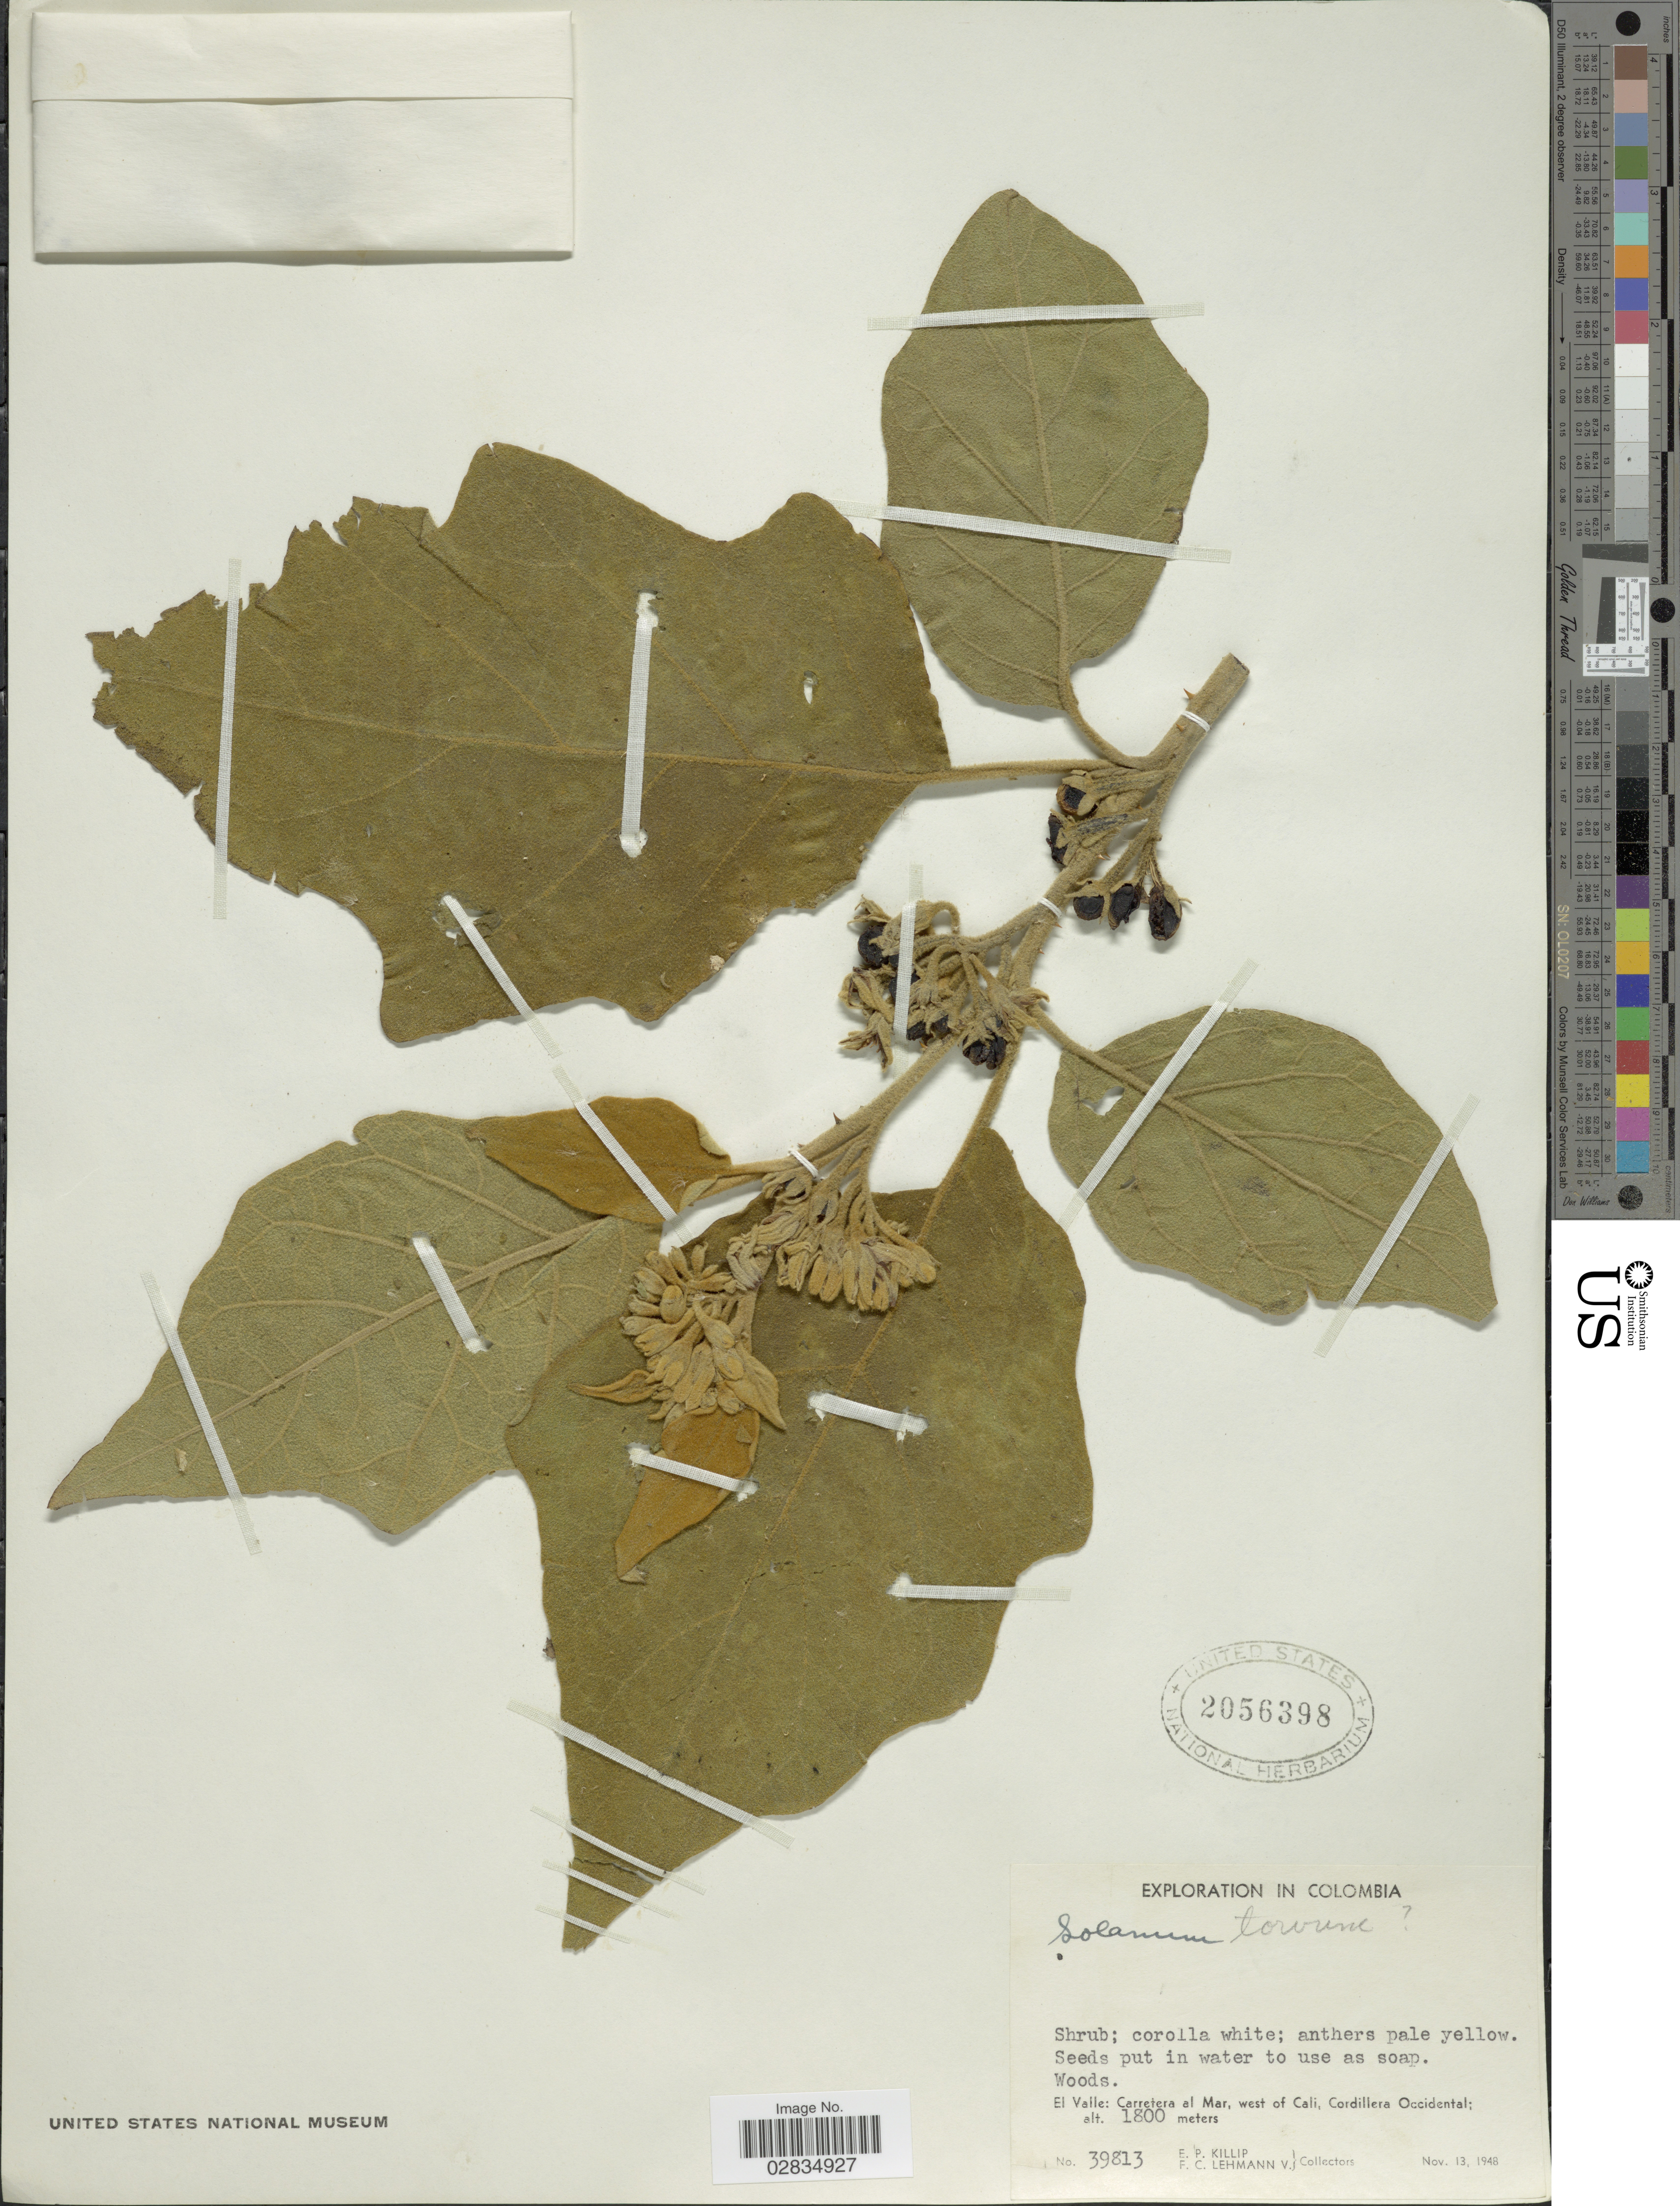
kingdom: Plantae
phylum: Tracheophyta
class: Magnoliopsida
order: Solanales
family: Solanaceae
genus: Solanum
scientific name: Solanum torvum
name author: Sw.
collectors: E. P. Killip & F. Lehmann v.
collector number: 39813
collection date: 1948-11-13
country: Colombia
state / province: Valle del Cauca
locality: El Valle: Carretera al Mar, west of Cali, Cordillera Occidental.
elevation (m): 1800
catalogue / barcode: US 2056398